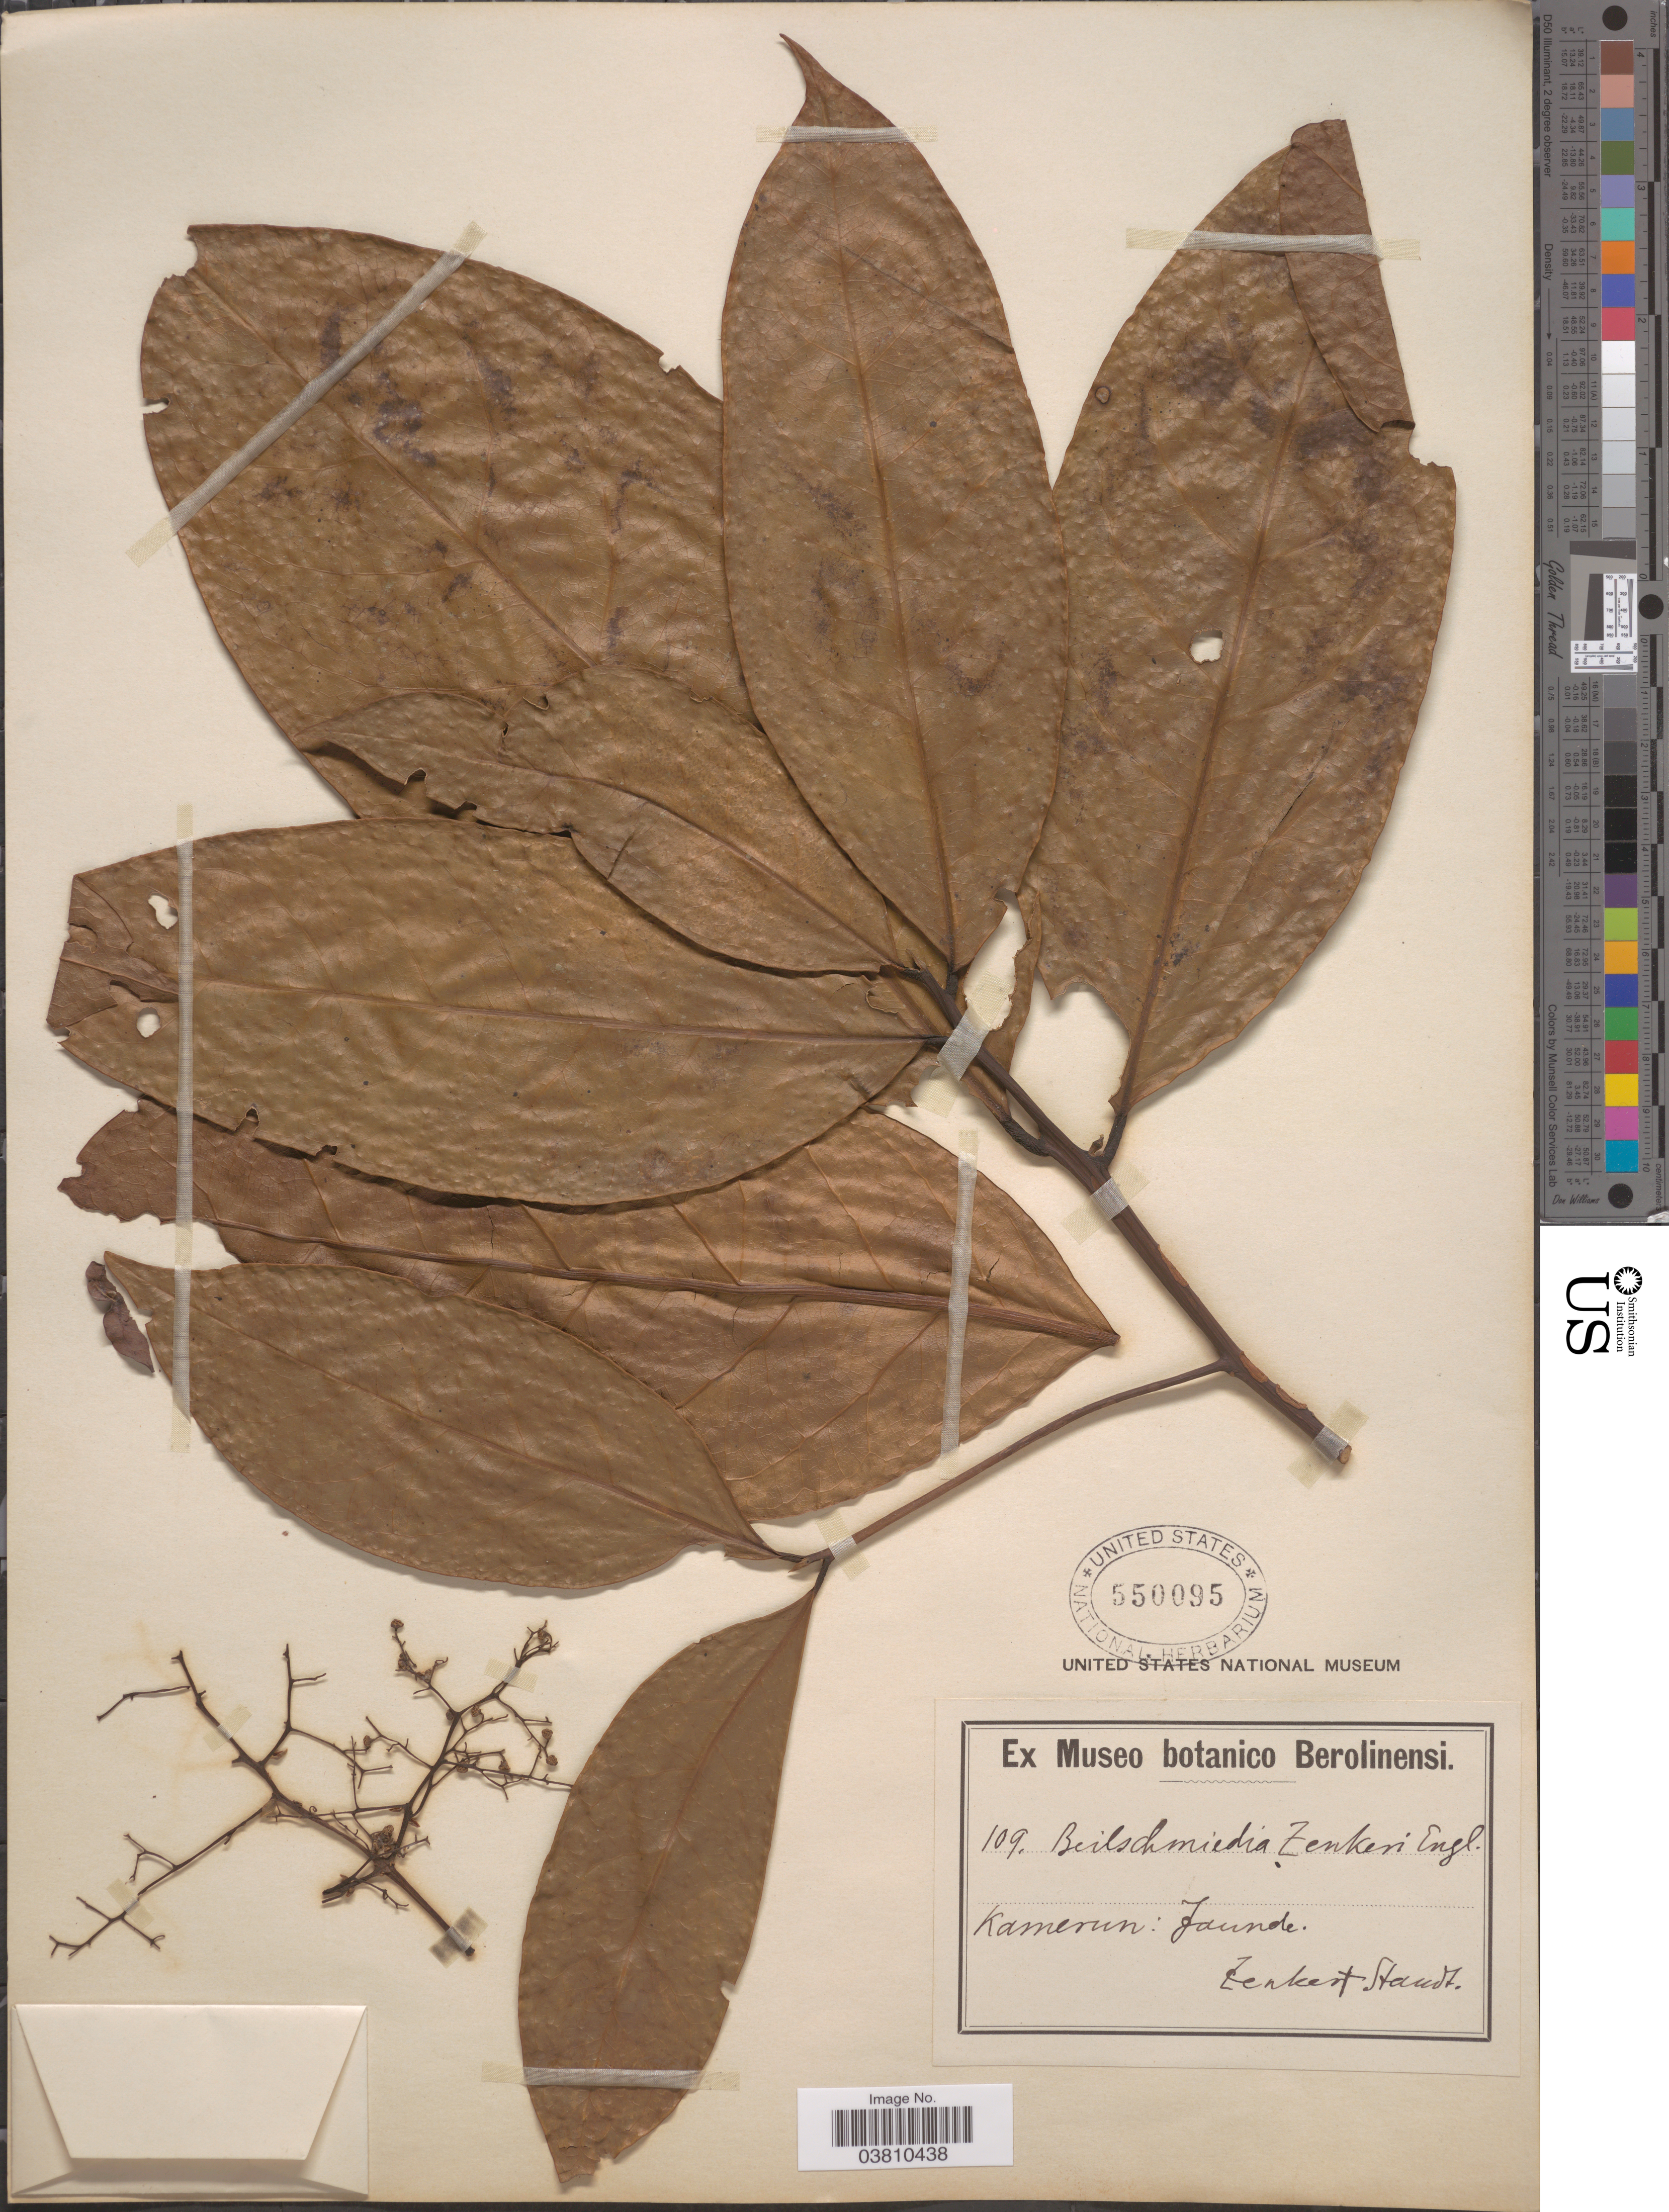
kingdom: Plantae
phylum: Tracheophyta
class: Magnoliopsida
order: Laurales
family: Lauraceae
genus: Beilschmiedia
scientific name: Beilschmiedia micrantha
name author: Merr.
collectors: Zenker, -- & -. Staudt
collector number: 109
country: Cameroon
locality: Kamerun: Yaunde.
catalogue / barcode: US 550095